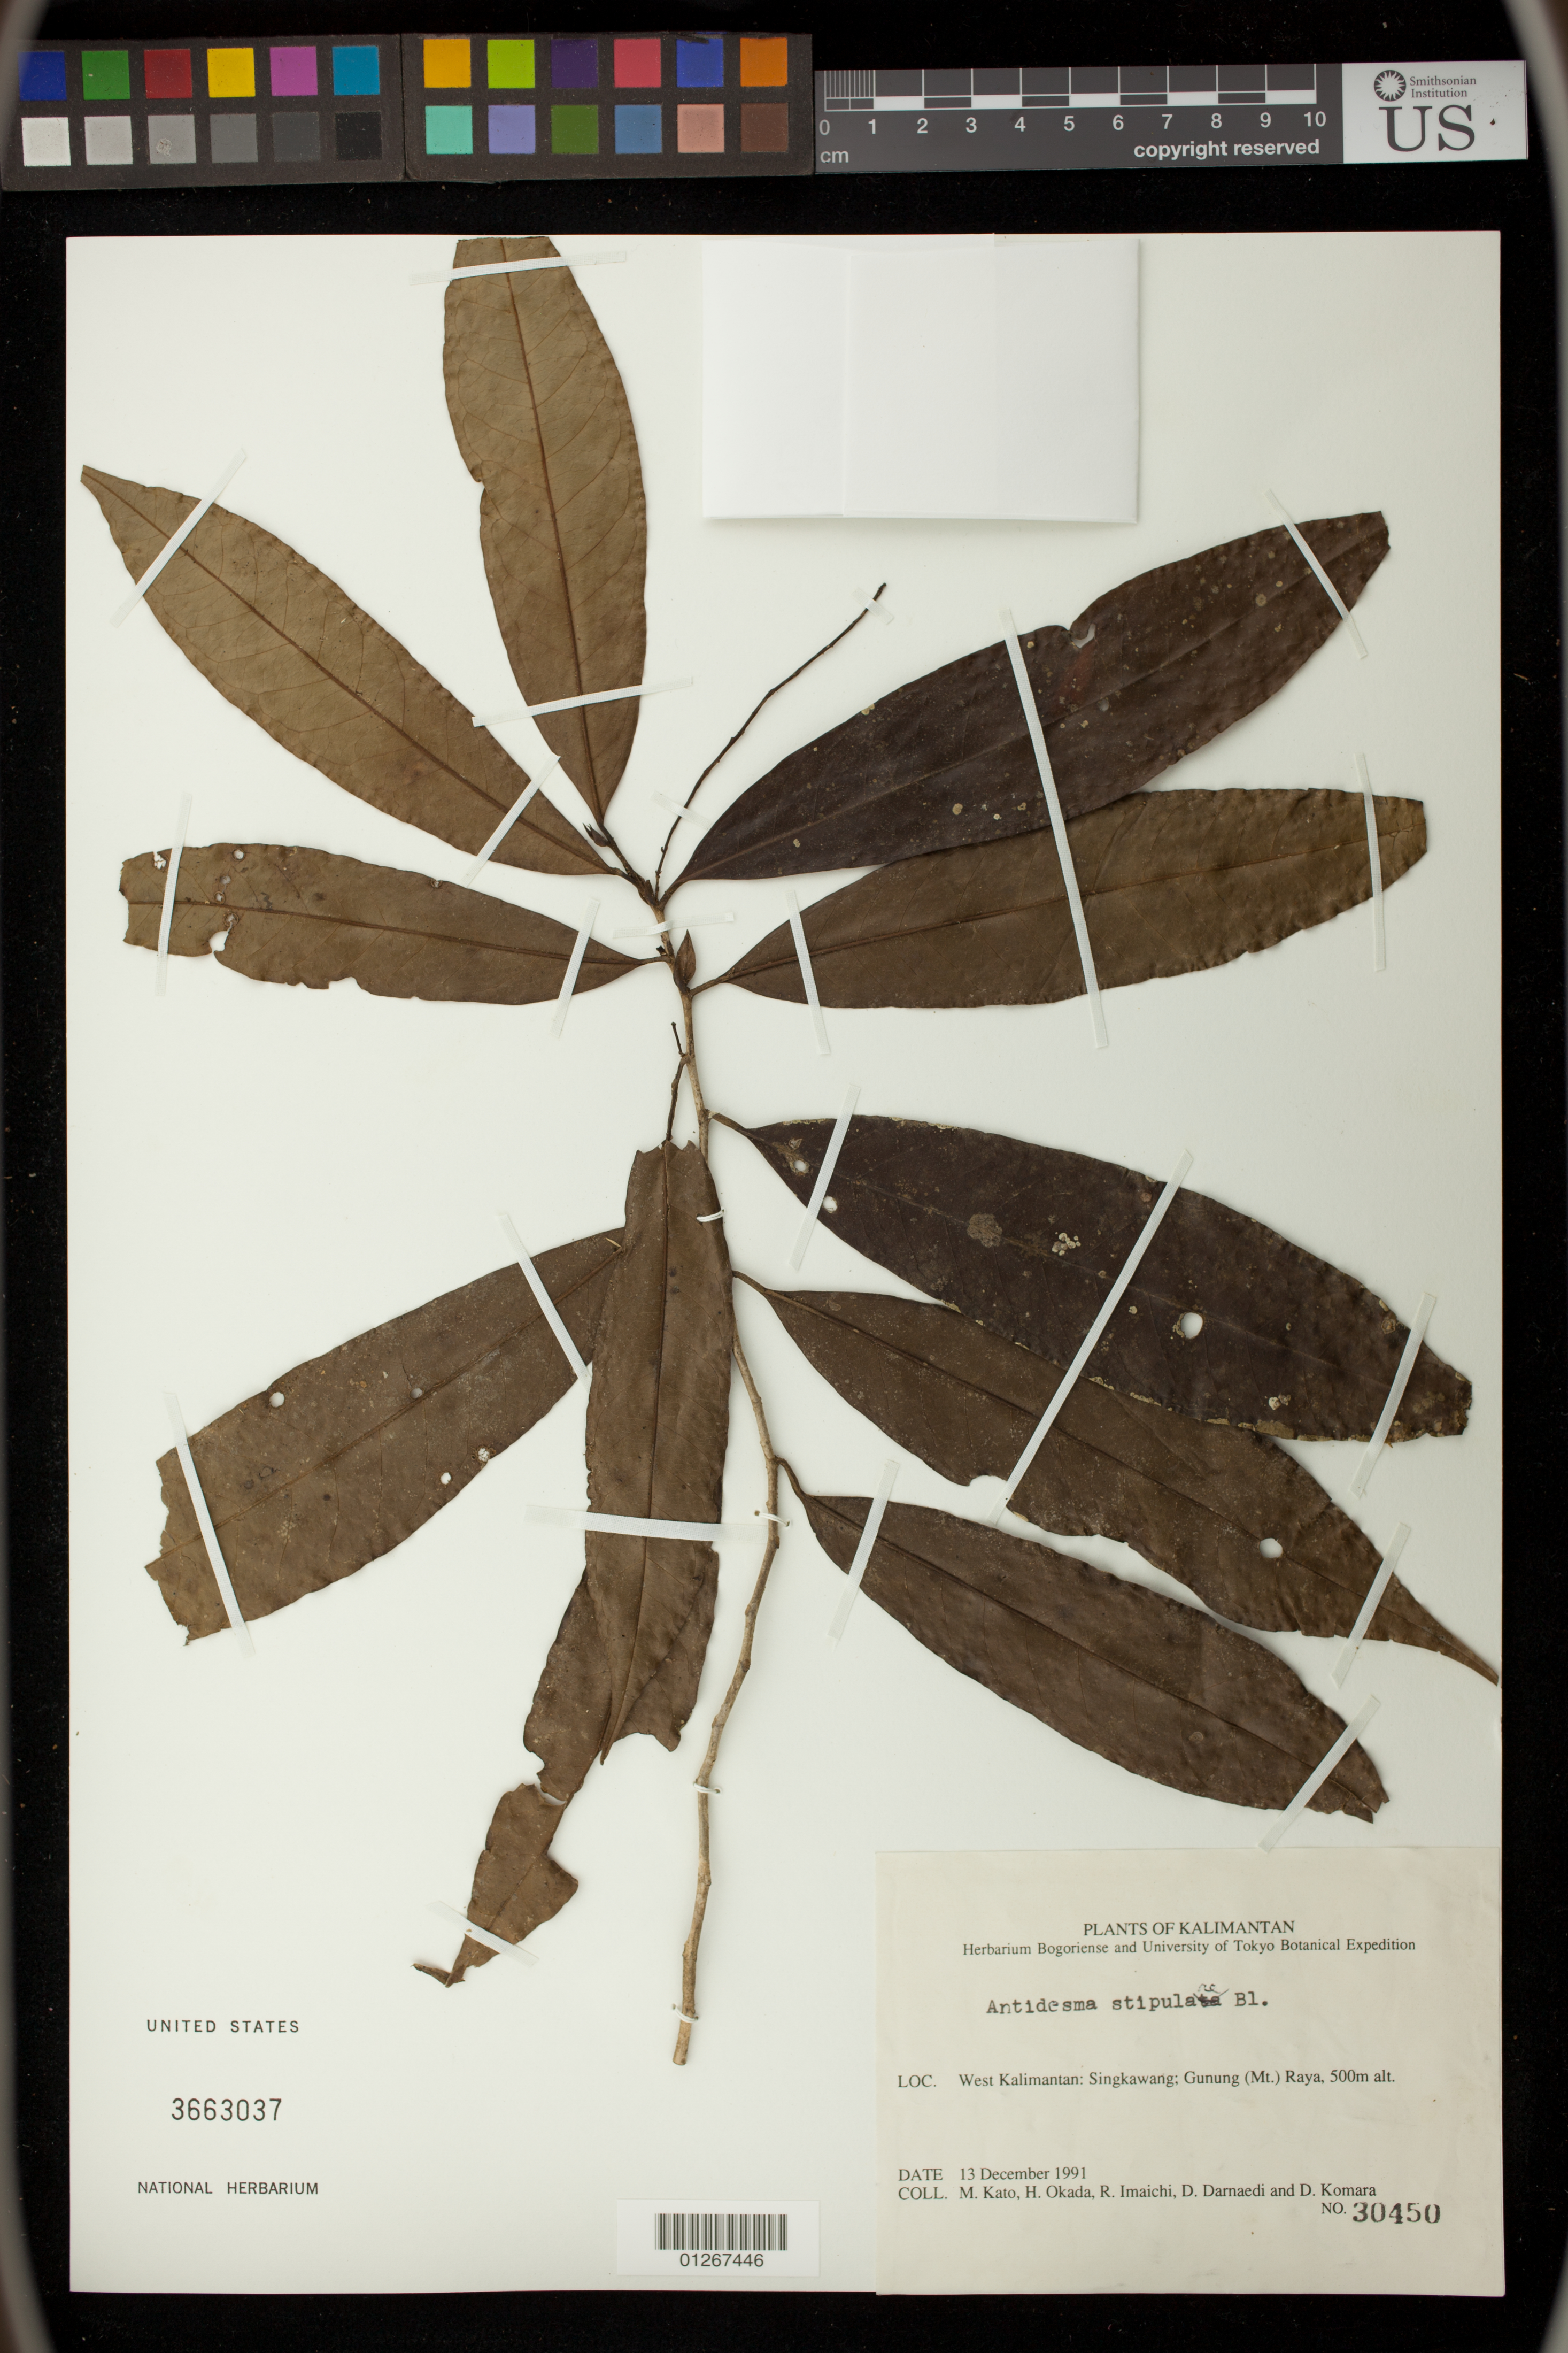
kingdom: Plantae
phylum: Tracheophyta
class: Magnoliopsida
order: Malpighiales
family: Phyllanthaceae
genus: Antidesma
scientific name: Antidesma stipulare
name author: Blume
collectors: M. Kato, H. Okada, R. Imaichi, D. Darnaedi & D. Komara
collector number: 30450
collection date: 1991-12-13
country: Indonesia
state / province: Kalimantan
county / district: Kalimantan Barat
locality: Singkawang: Gunung (Mt.) Raya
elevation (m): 500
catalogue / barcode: US 3663037